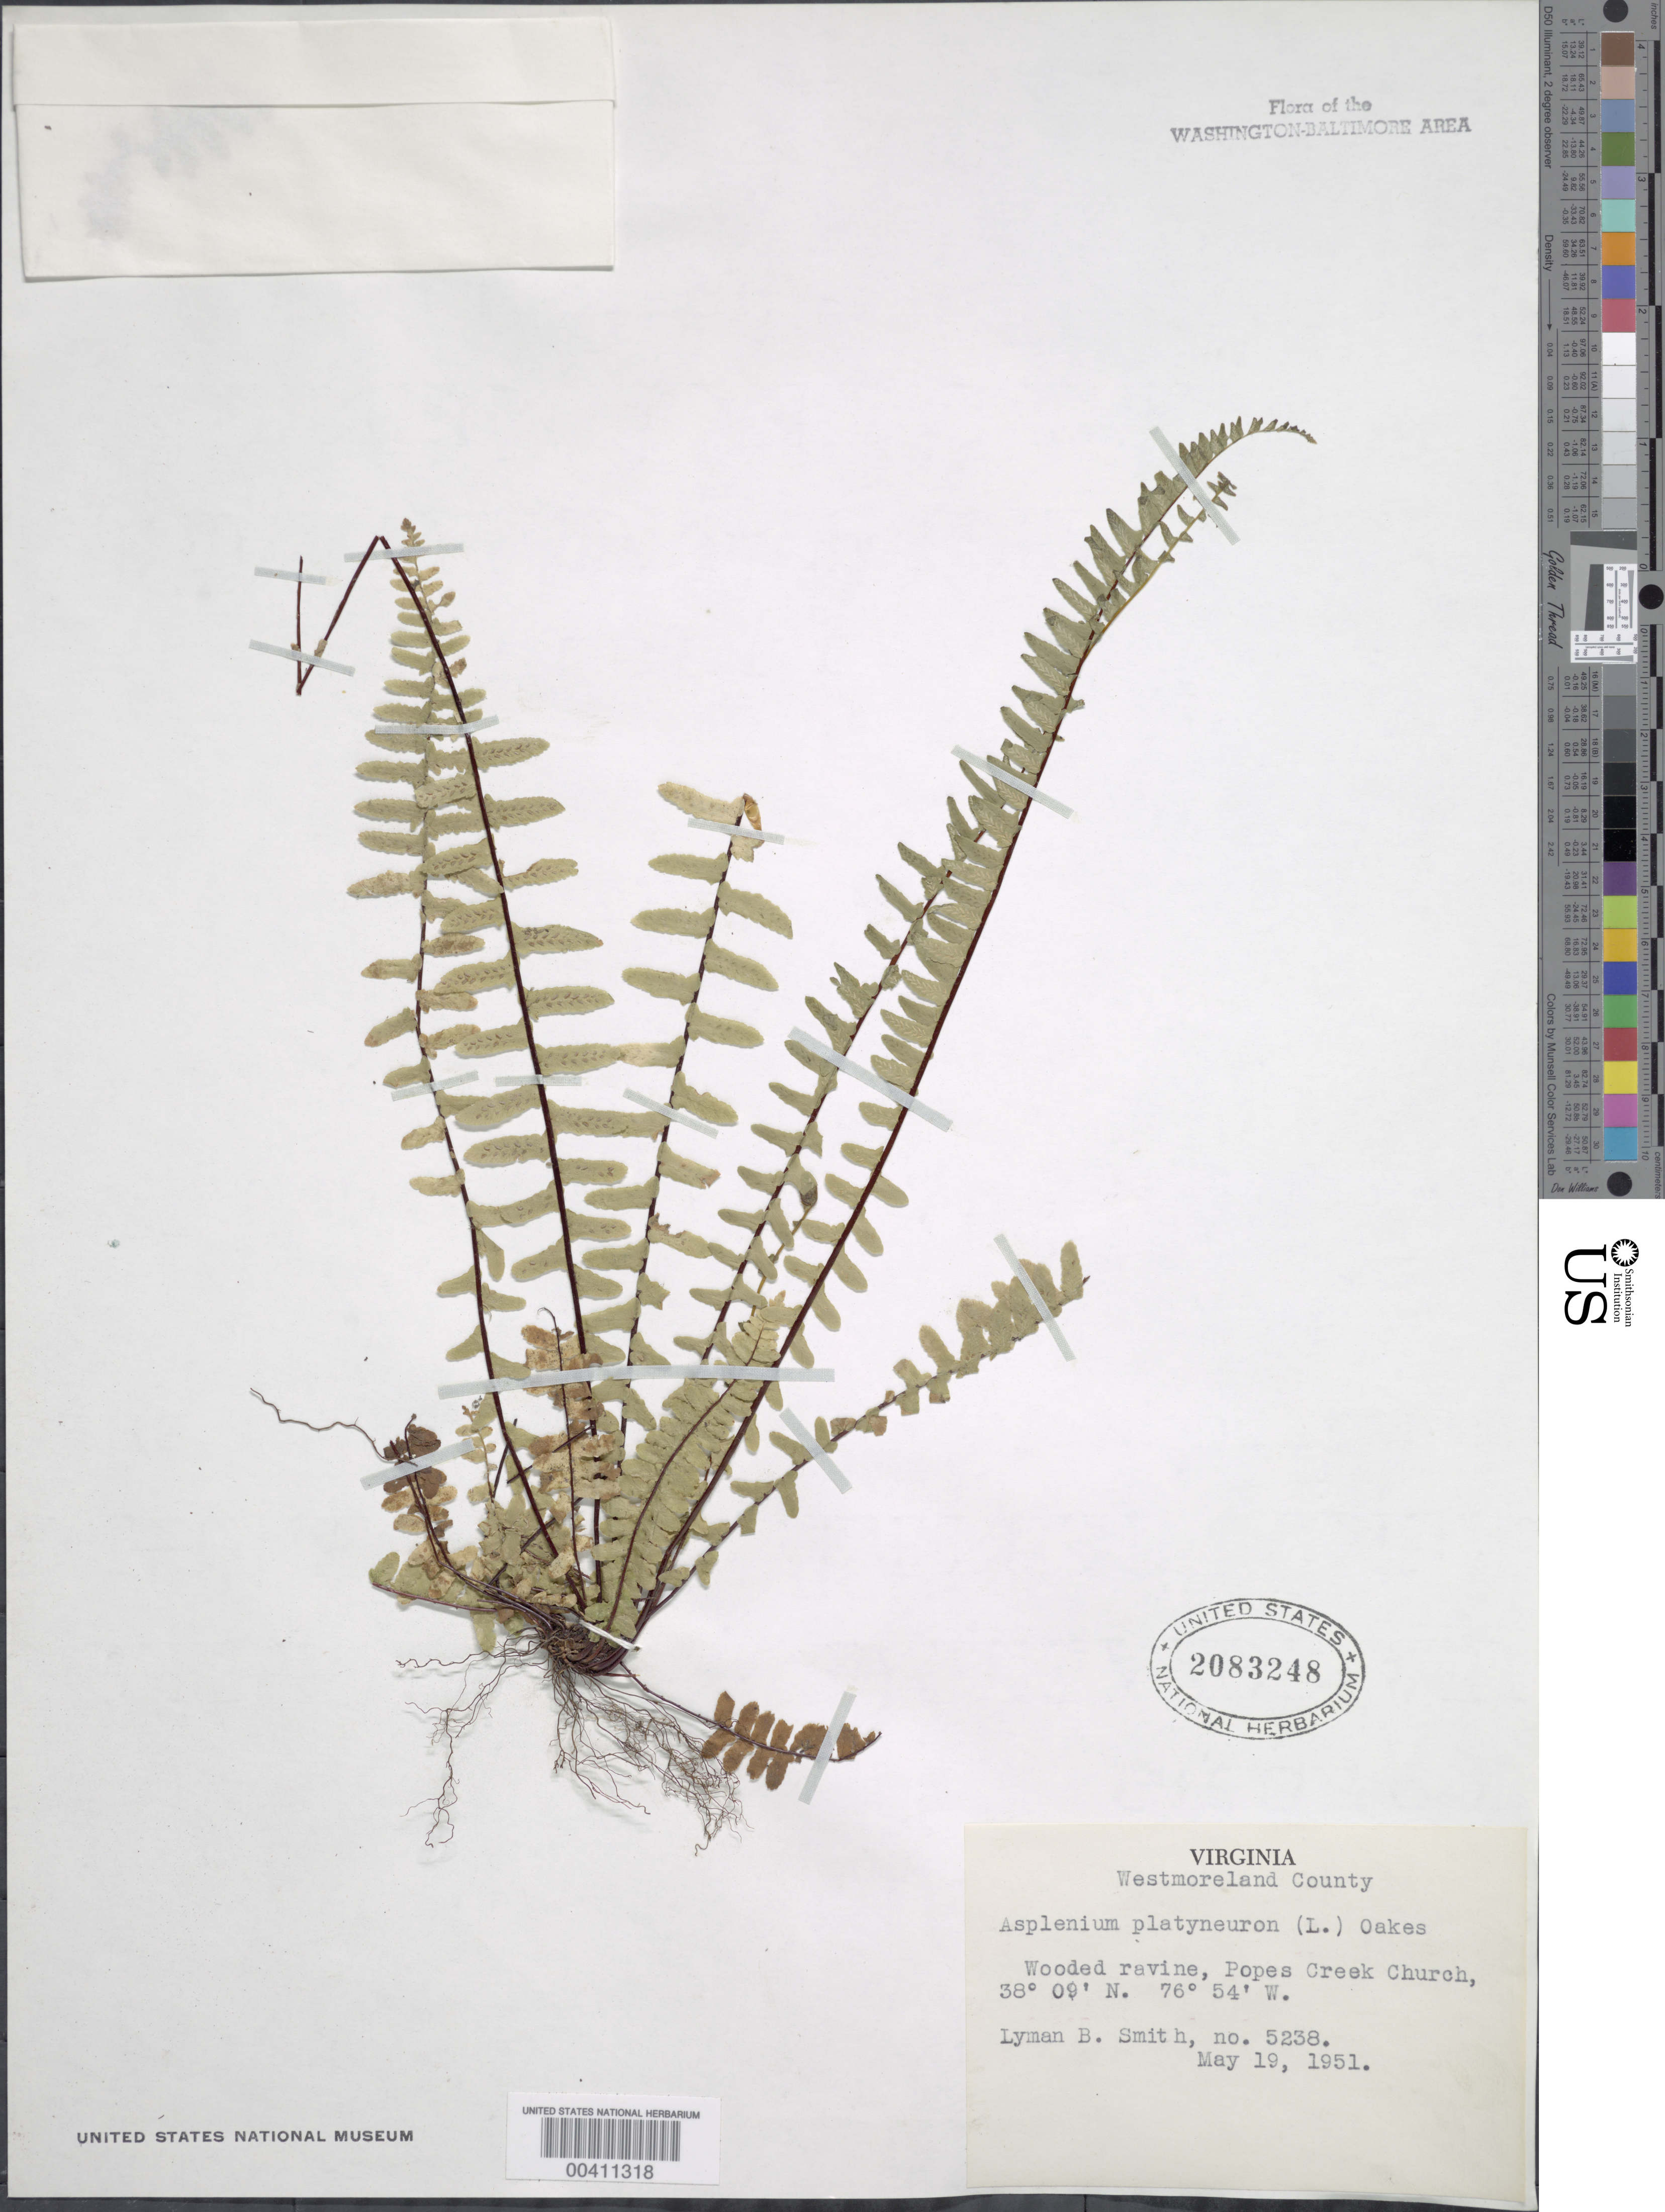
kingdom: Plantae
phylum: Tracheophyta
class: Polypodiopsida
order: Polypodiales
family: Aspleniaceae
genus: Asplenium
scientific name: Asplenium platyneuron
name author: (L.) Britton, Stearns & Poggenb.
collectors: L. Smith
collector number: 5238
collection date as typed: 19 May 1951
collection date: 1951-05-19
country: United States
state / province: Virginia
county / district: Westmoreland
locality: Popes Creek Church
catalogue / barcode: US 2083248